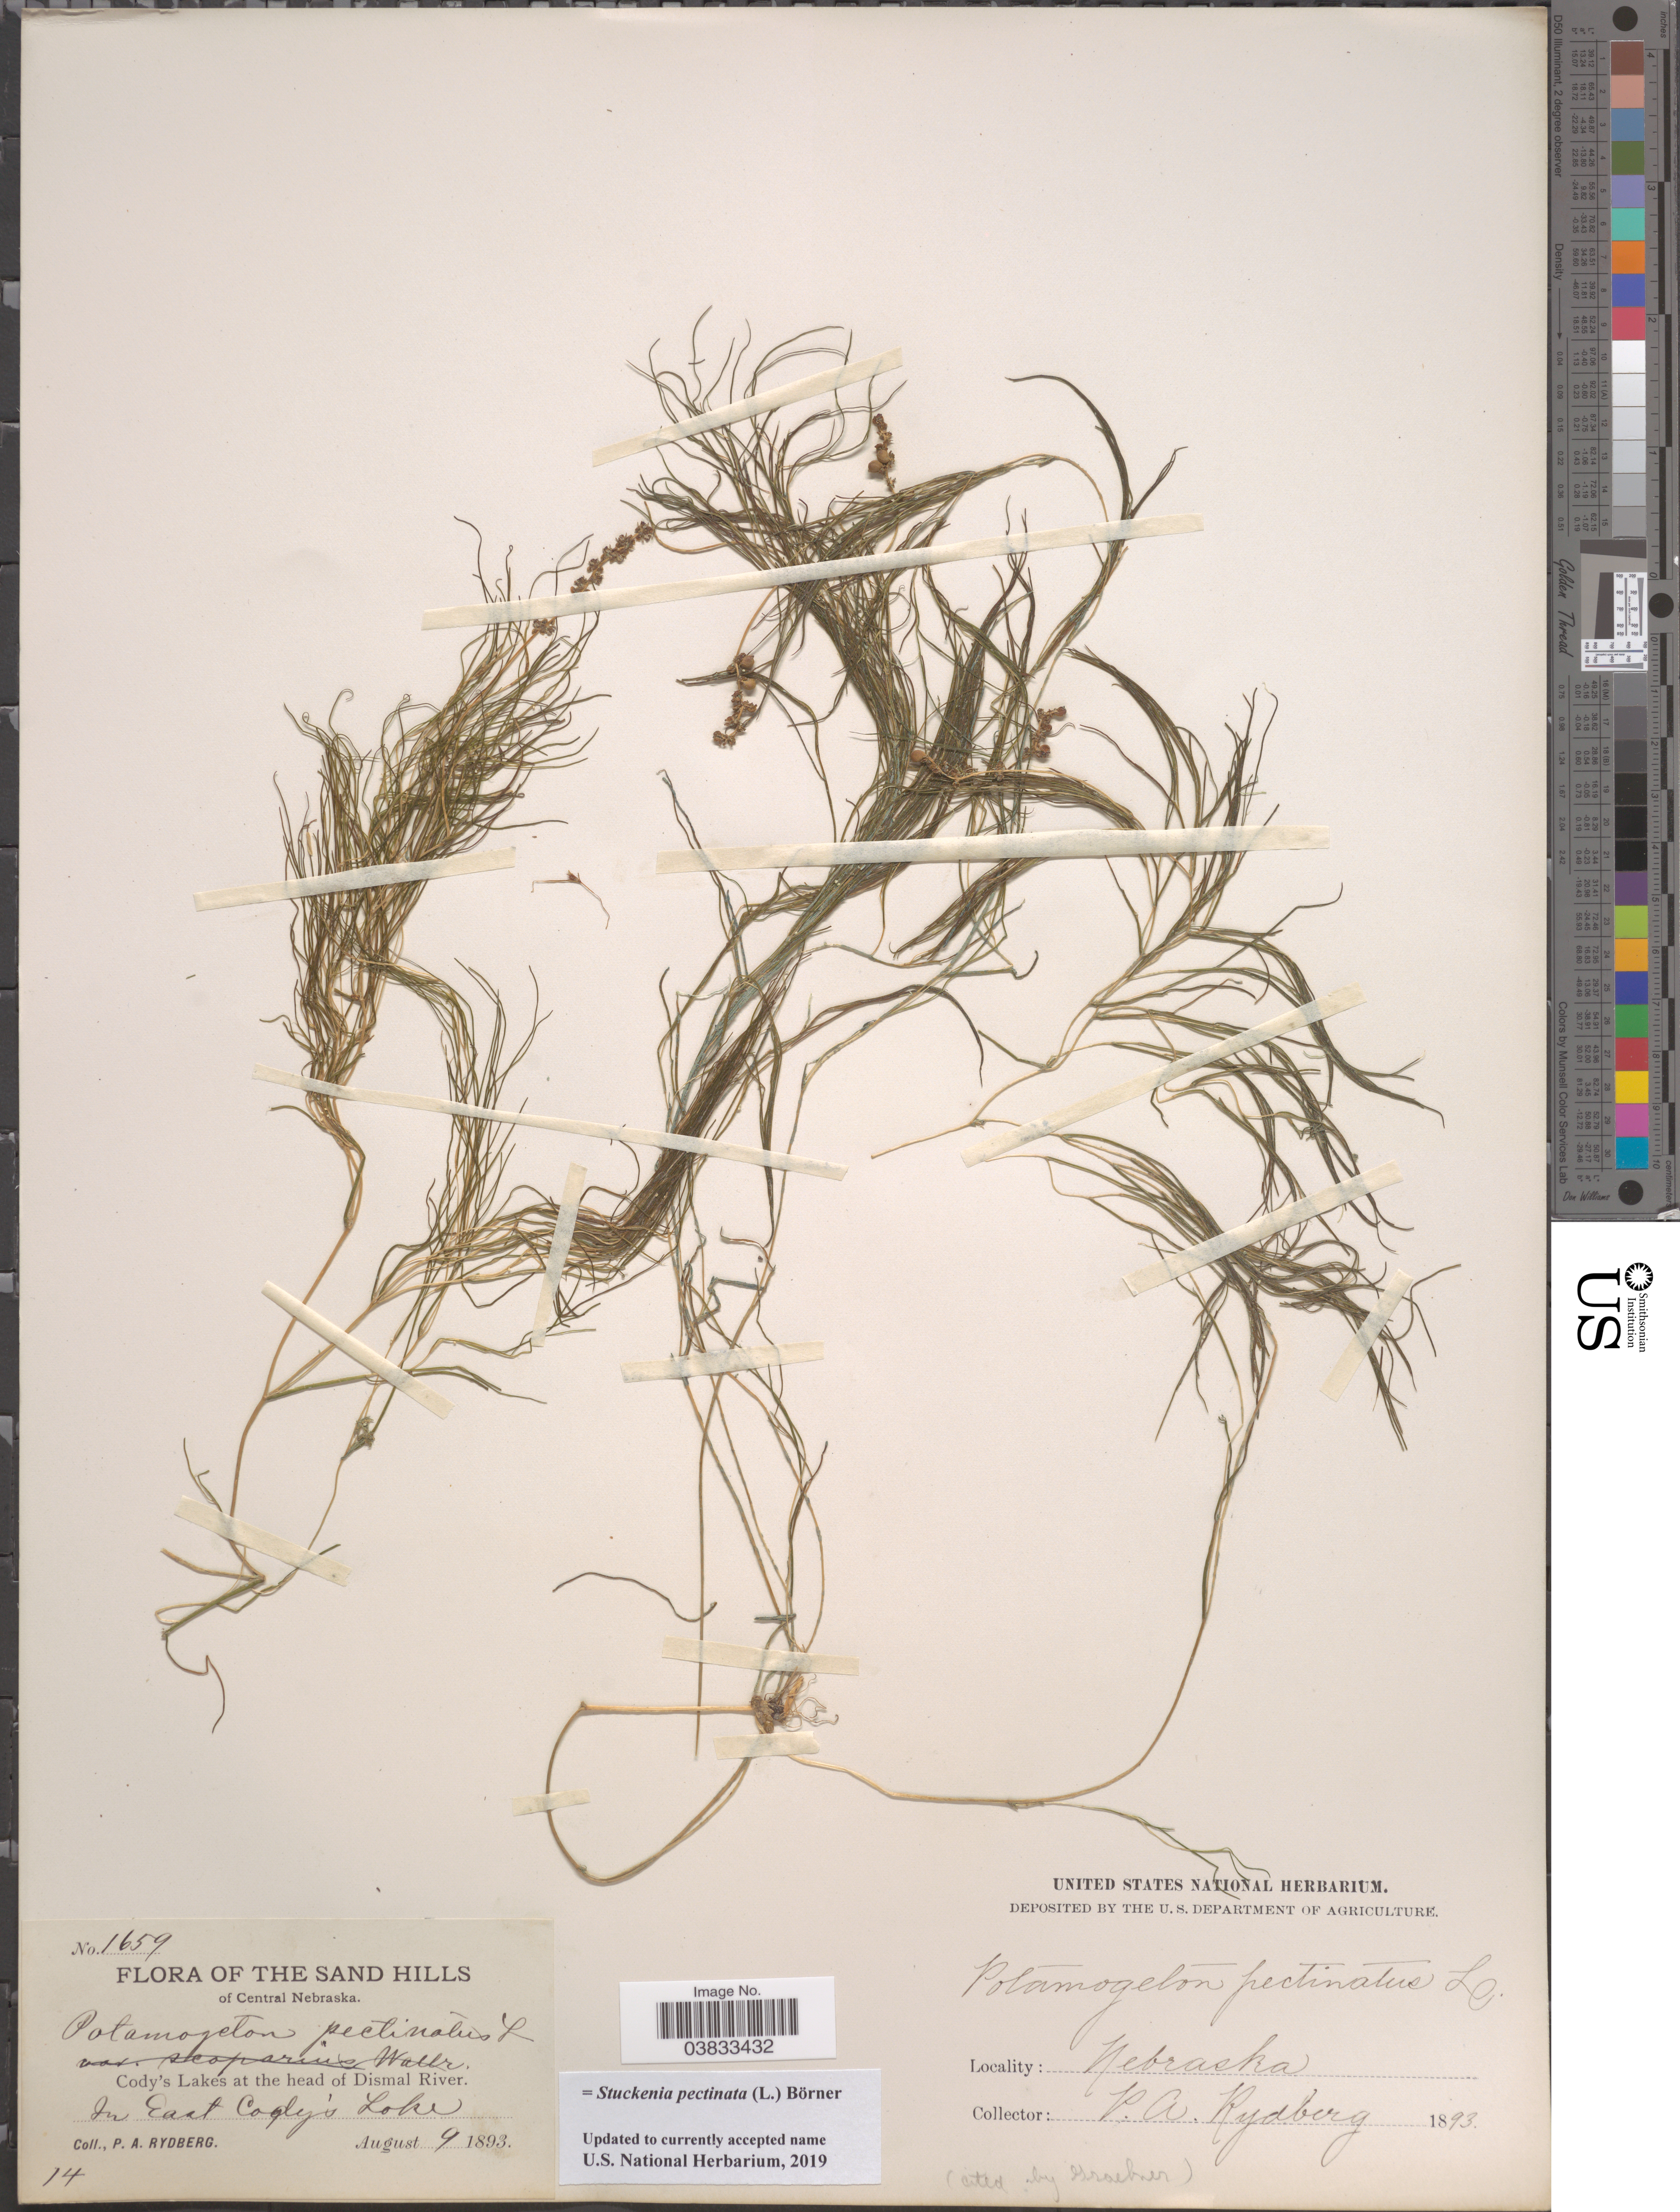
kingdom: Plantae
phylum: Tracheophyta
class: Liliopsida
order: Alismatales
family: Potamogetonaceae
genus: Stuckenia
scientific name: Stuckenia pectinata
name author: (L.) Börner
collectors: P. A. Rydberg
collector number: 1659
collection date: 1893-08-09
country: United States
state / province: Nebraska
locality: Sand Hills of Central Nebraska. Cody's Lakes at the head of Dismal River. In East Cody's Lake.